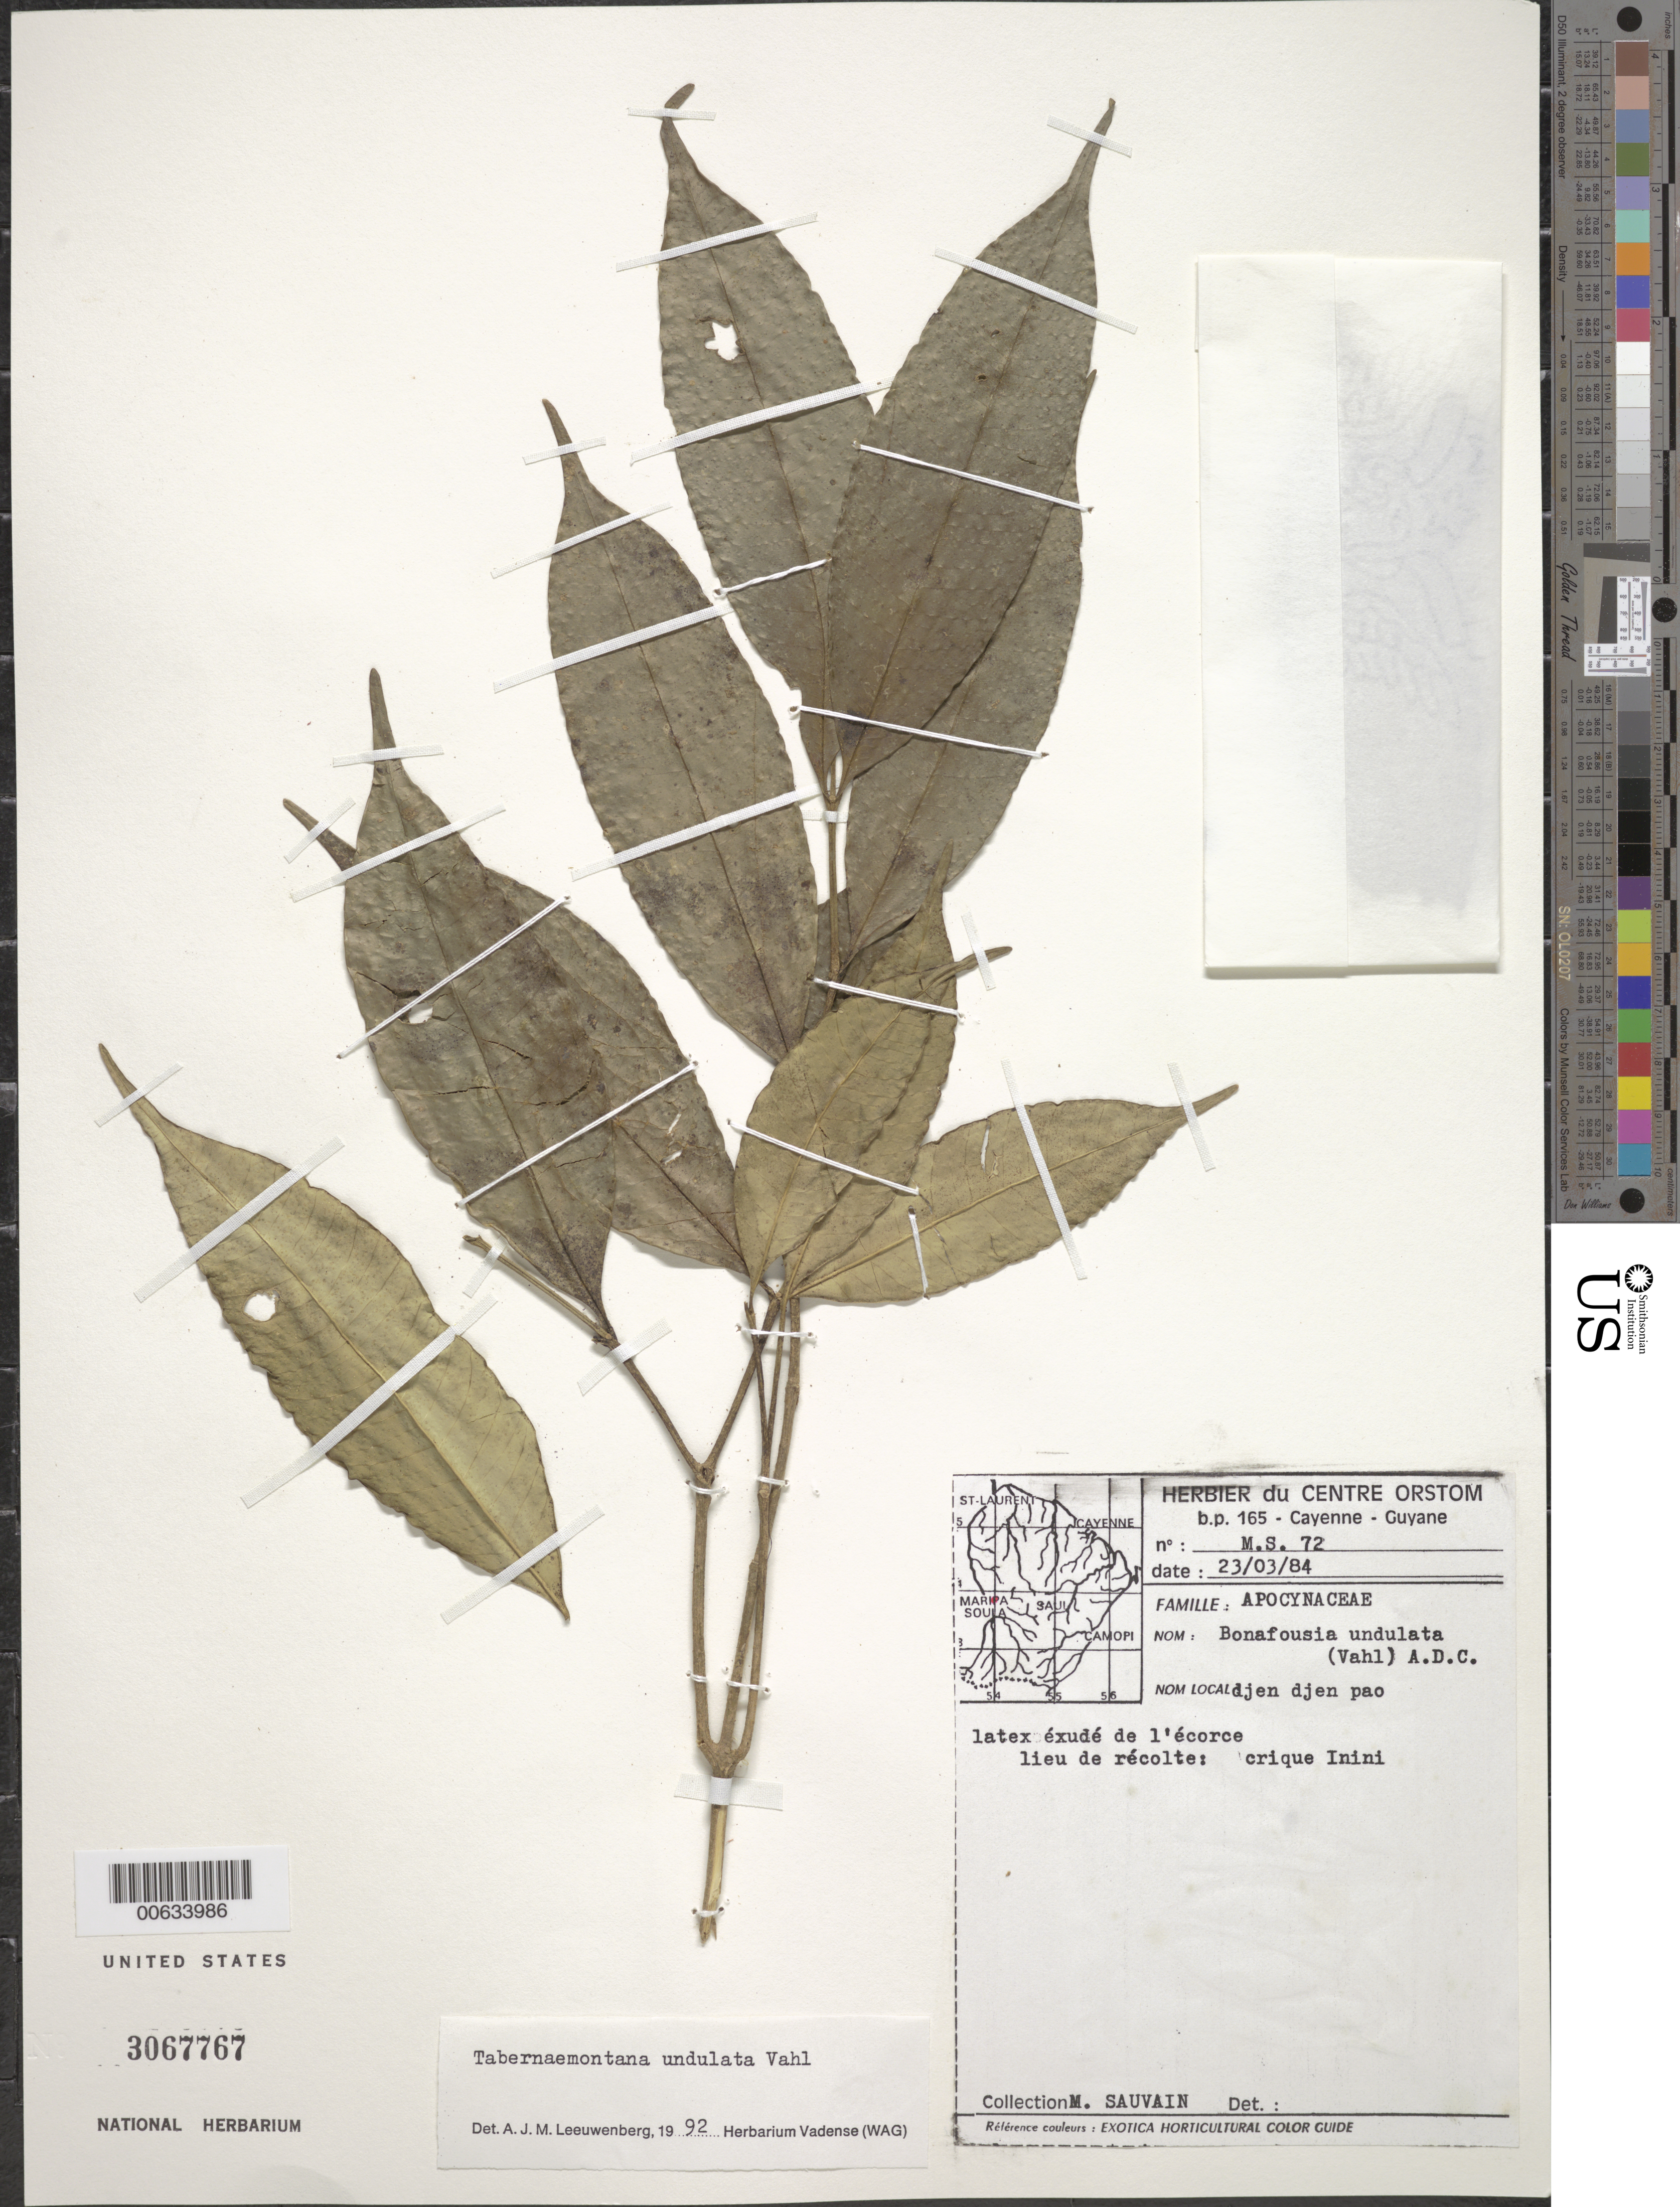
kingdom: Plantae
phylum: Tracheophyta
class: Magnoliopsida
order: Gentianales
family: Apocynaceae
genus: Tabernaemontana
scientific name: Tabernaemontana undulata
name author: Vahl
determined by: Leeuwenberg, A. J. M.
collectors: M. Sauvain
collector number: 72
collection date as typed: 23-Mar-84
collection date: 1984-03-23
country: French Guiana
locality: Crique Inini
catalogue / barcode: US 3067767